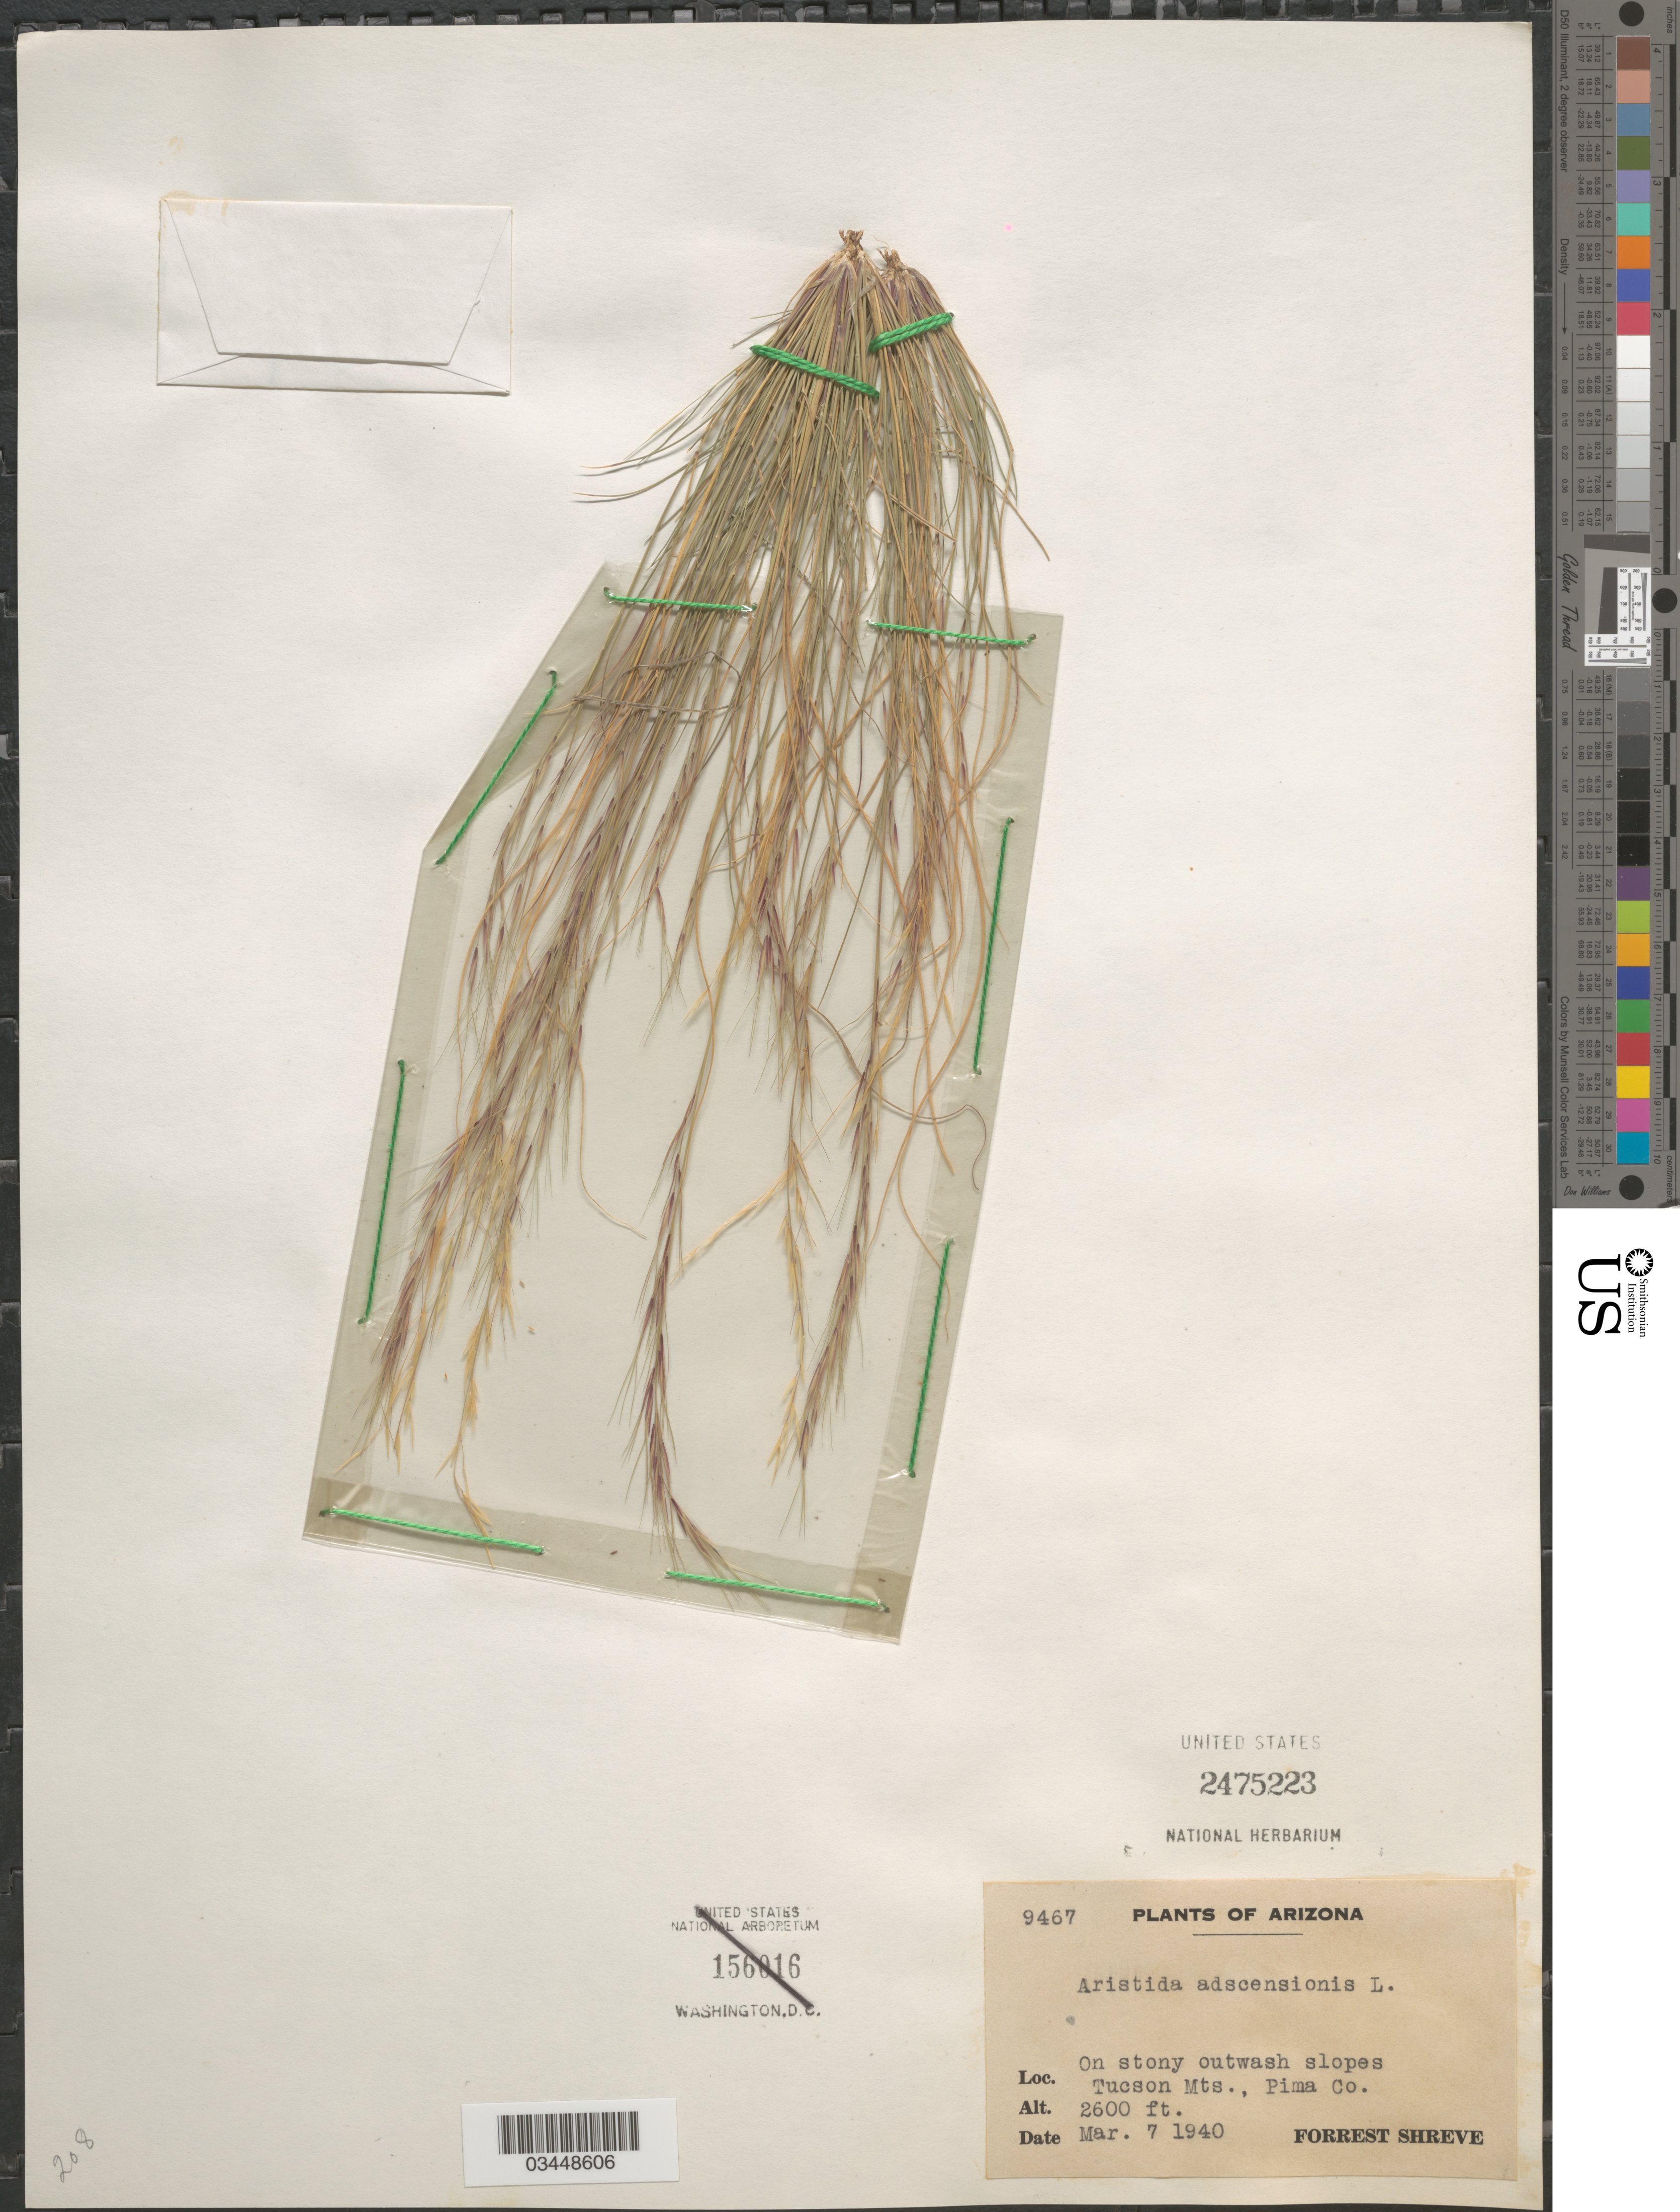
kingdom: Plantae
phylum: Tracheophyta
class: Liliopsida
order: Poales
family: Poaceae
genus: Aristida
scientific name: Aristida adscensionis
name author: L.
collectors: F. Shreve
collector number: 9467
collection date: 1940-03-07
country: United States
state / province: Arizona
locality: On stony outwash slopes Tucson Mts., Pima Co.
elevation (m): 792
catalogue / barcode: US 2475223